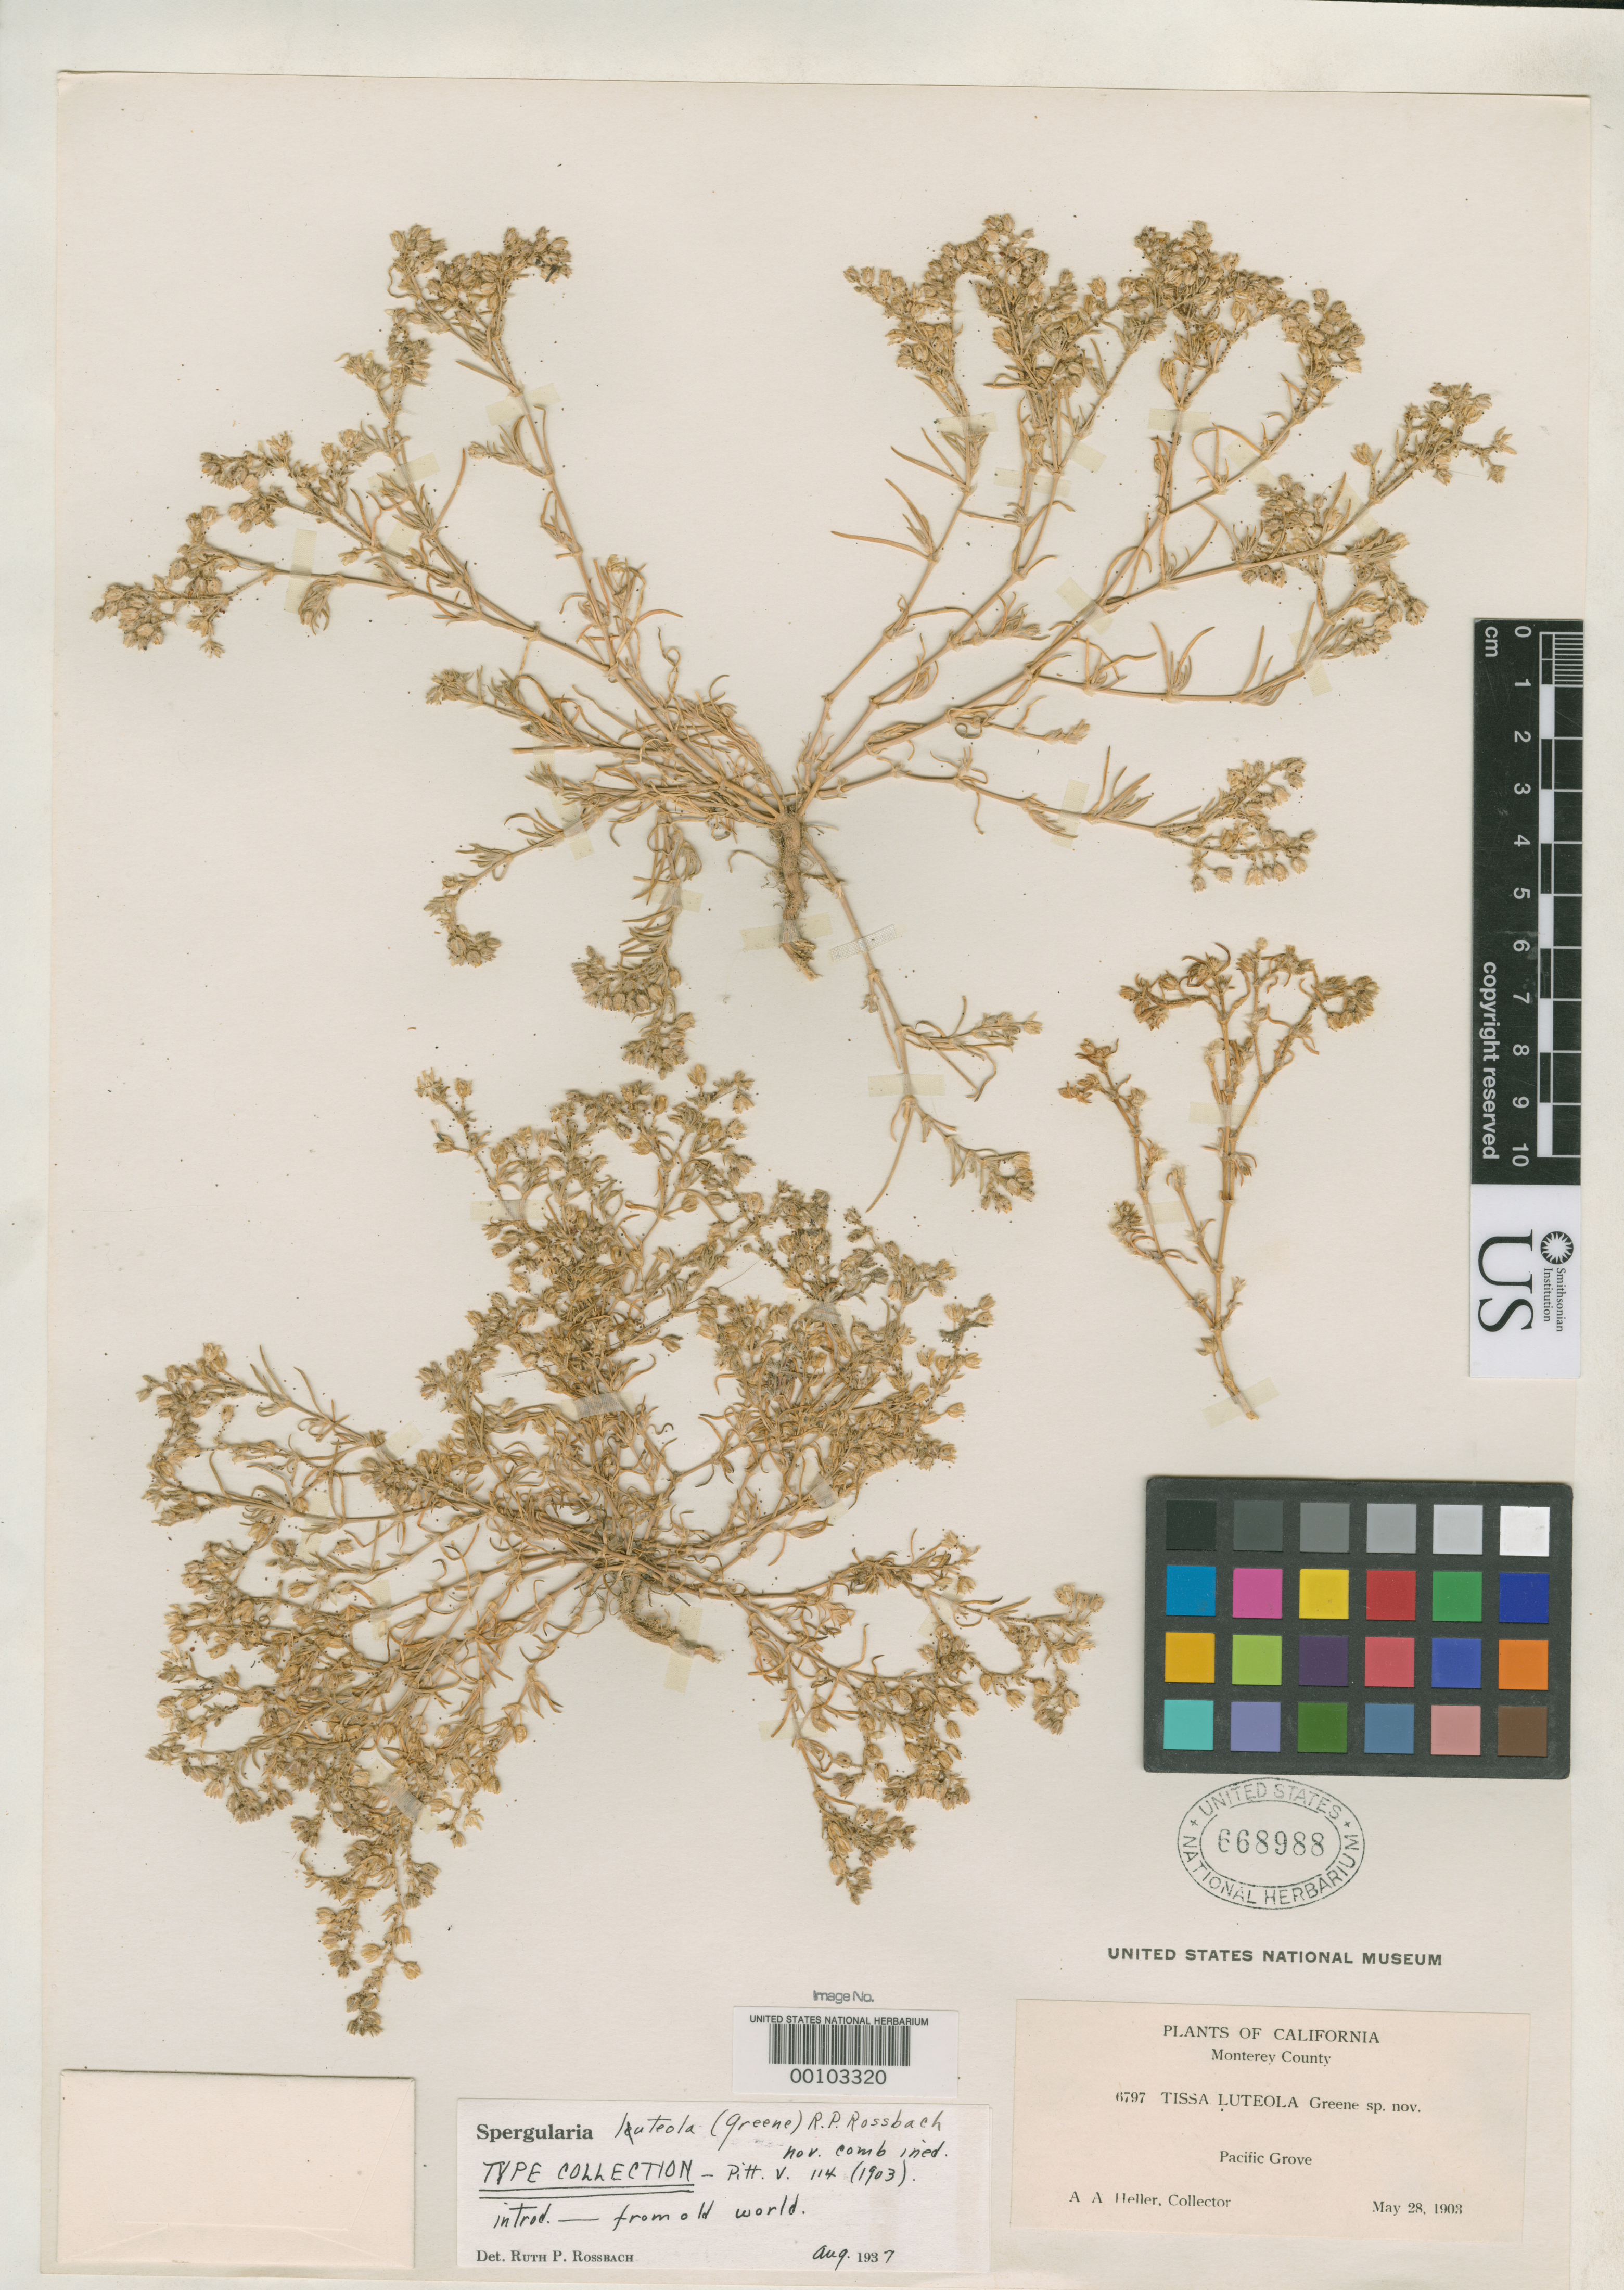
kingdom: Plantae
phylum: Tracheophyta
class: Magnoliopsida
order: Caryophyllales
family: Caryophyllaceae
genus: Tissa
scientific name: Tissa luteola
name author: Greene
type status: Isotype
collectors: A. A. Heller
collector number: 6797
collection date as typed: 28 May 1903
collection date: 1903-05-28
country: United States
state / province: California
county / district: Monterey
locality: Pacific Grove.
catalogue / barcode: US 668988